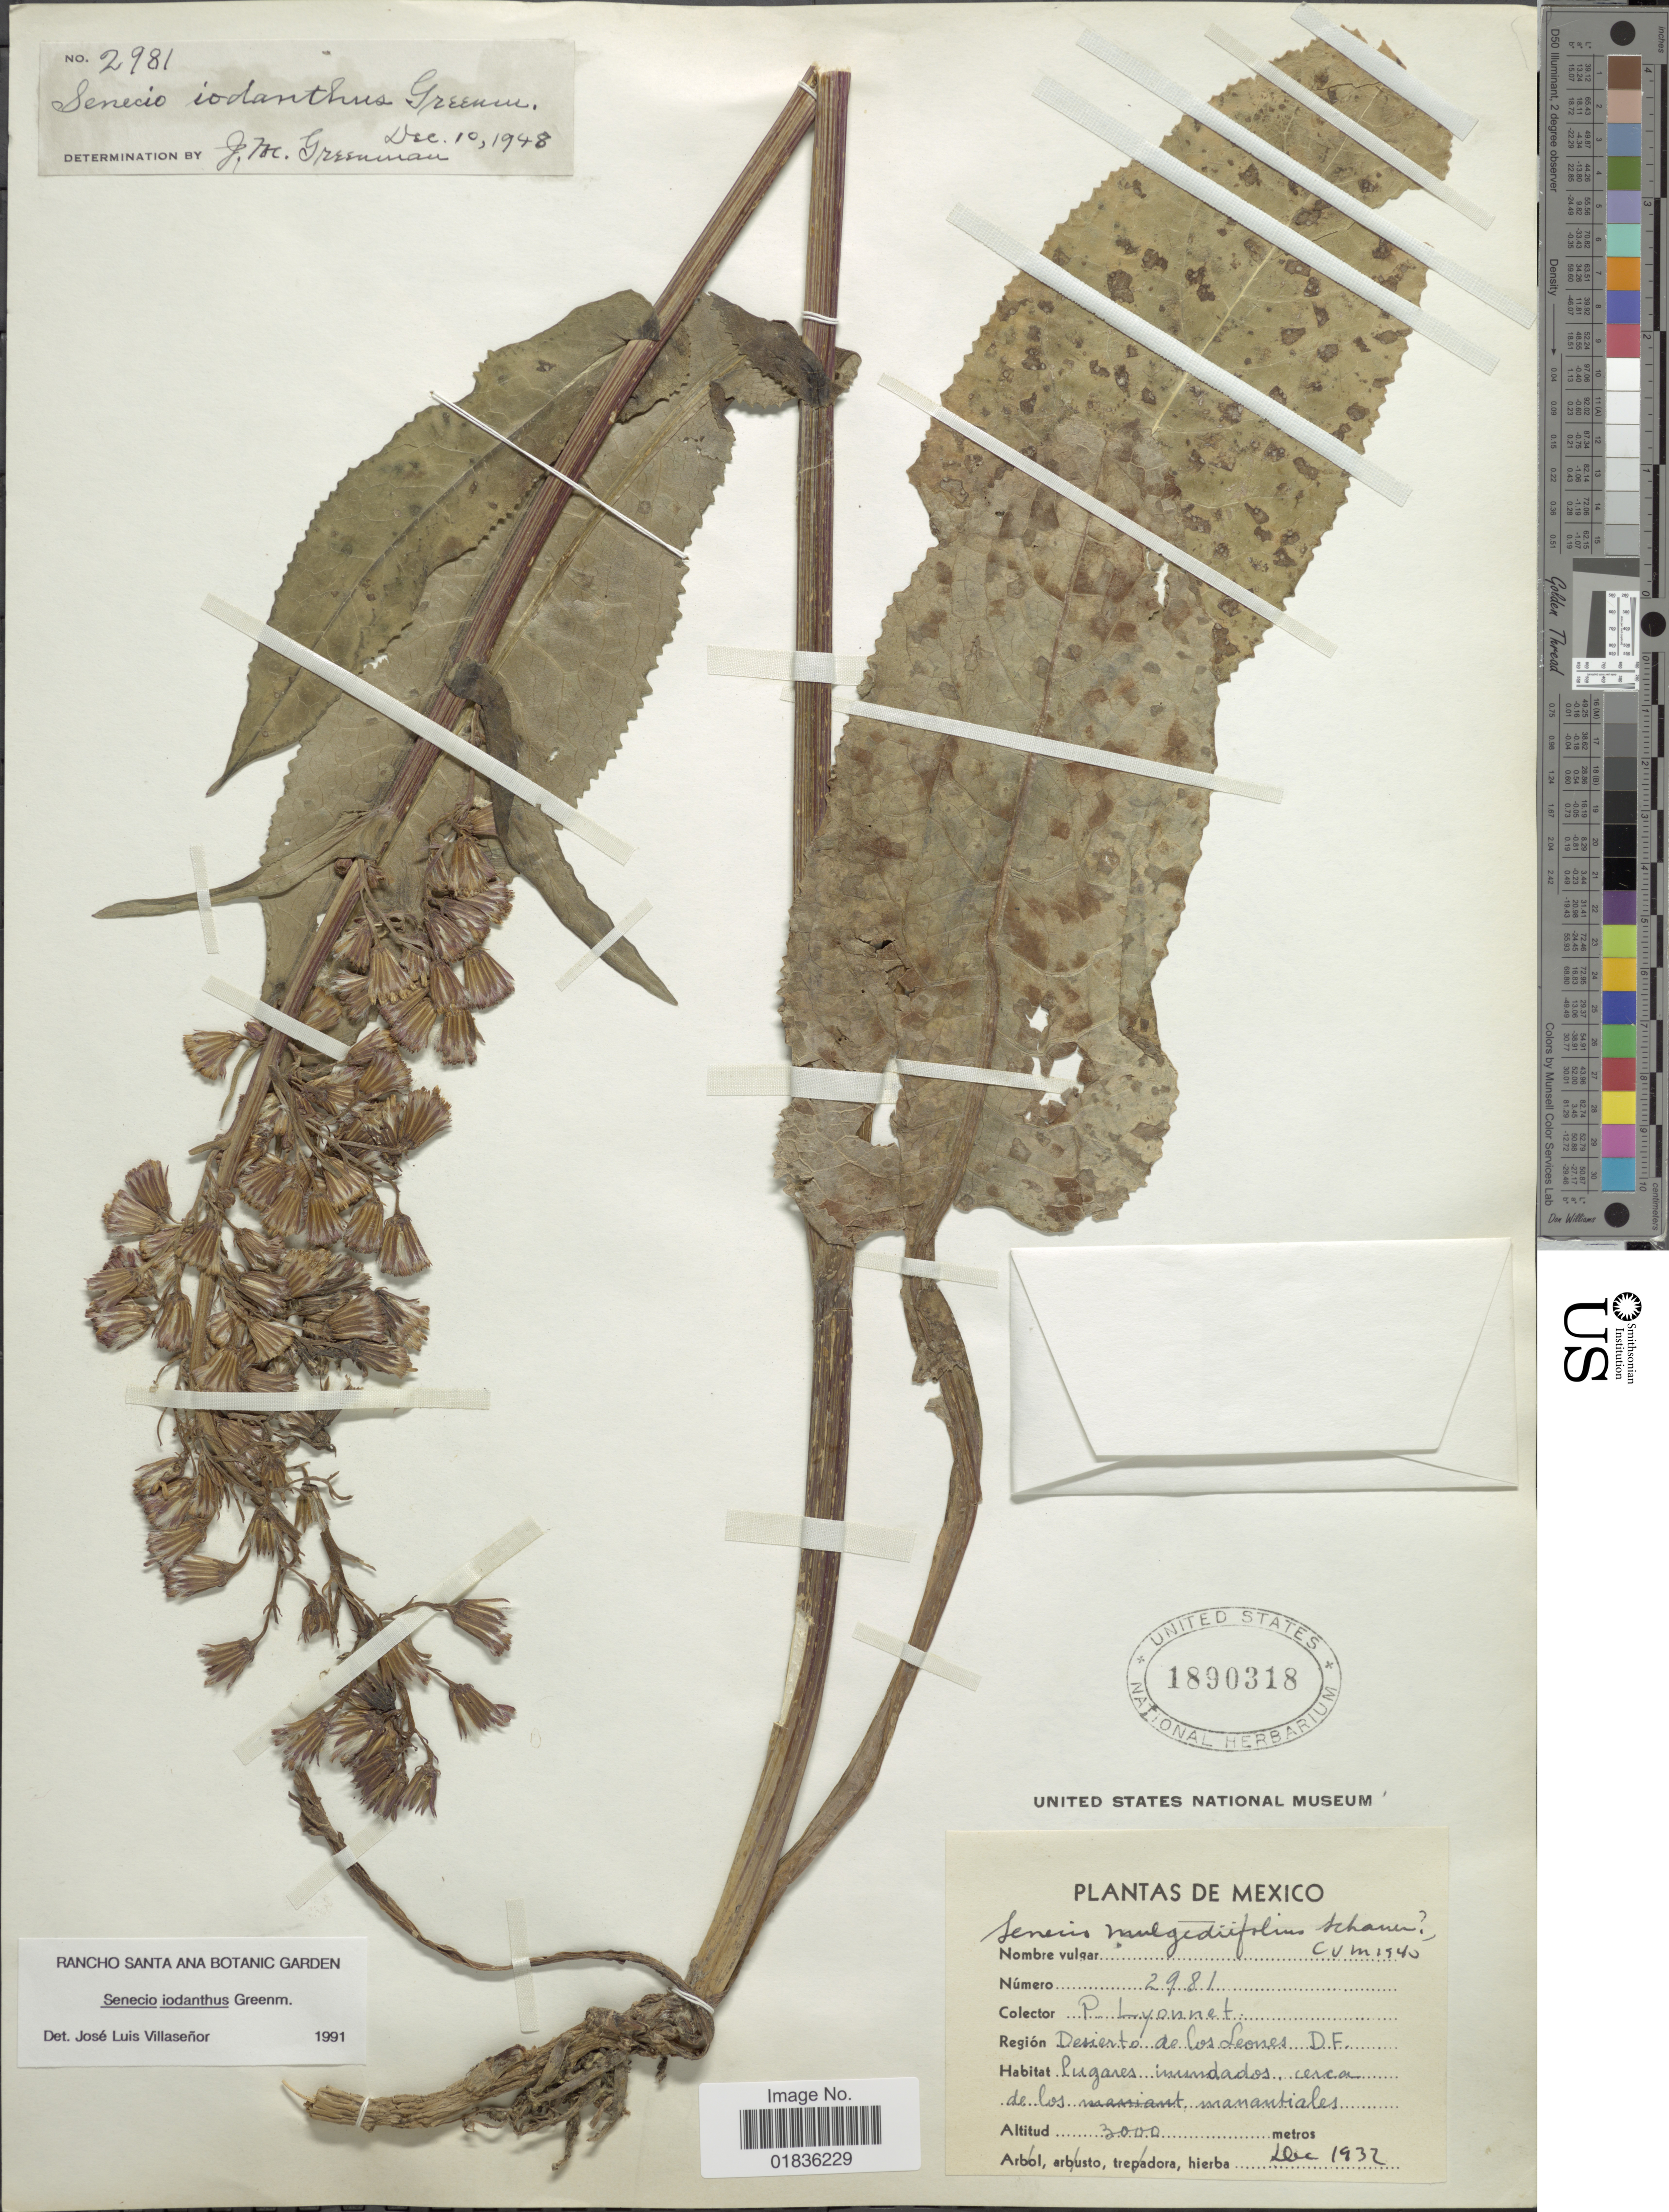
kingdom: Plantae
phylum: Tracheophyta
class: Magnoliopsida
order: Asterales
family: Asteraceae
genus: Senecio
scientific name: Senecio iodanthus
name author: Greenm.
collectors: P. Lyonnet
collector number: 2981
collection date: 1932-12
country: Mexico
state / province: Distrito Federal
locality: Desierto de los Leones.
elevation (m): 3000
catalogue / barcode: US 1890318